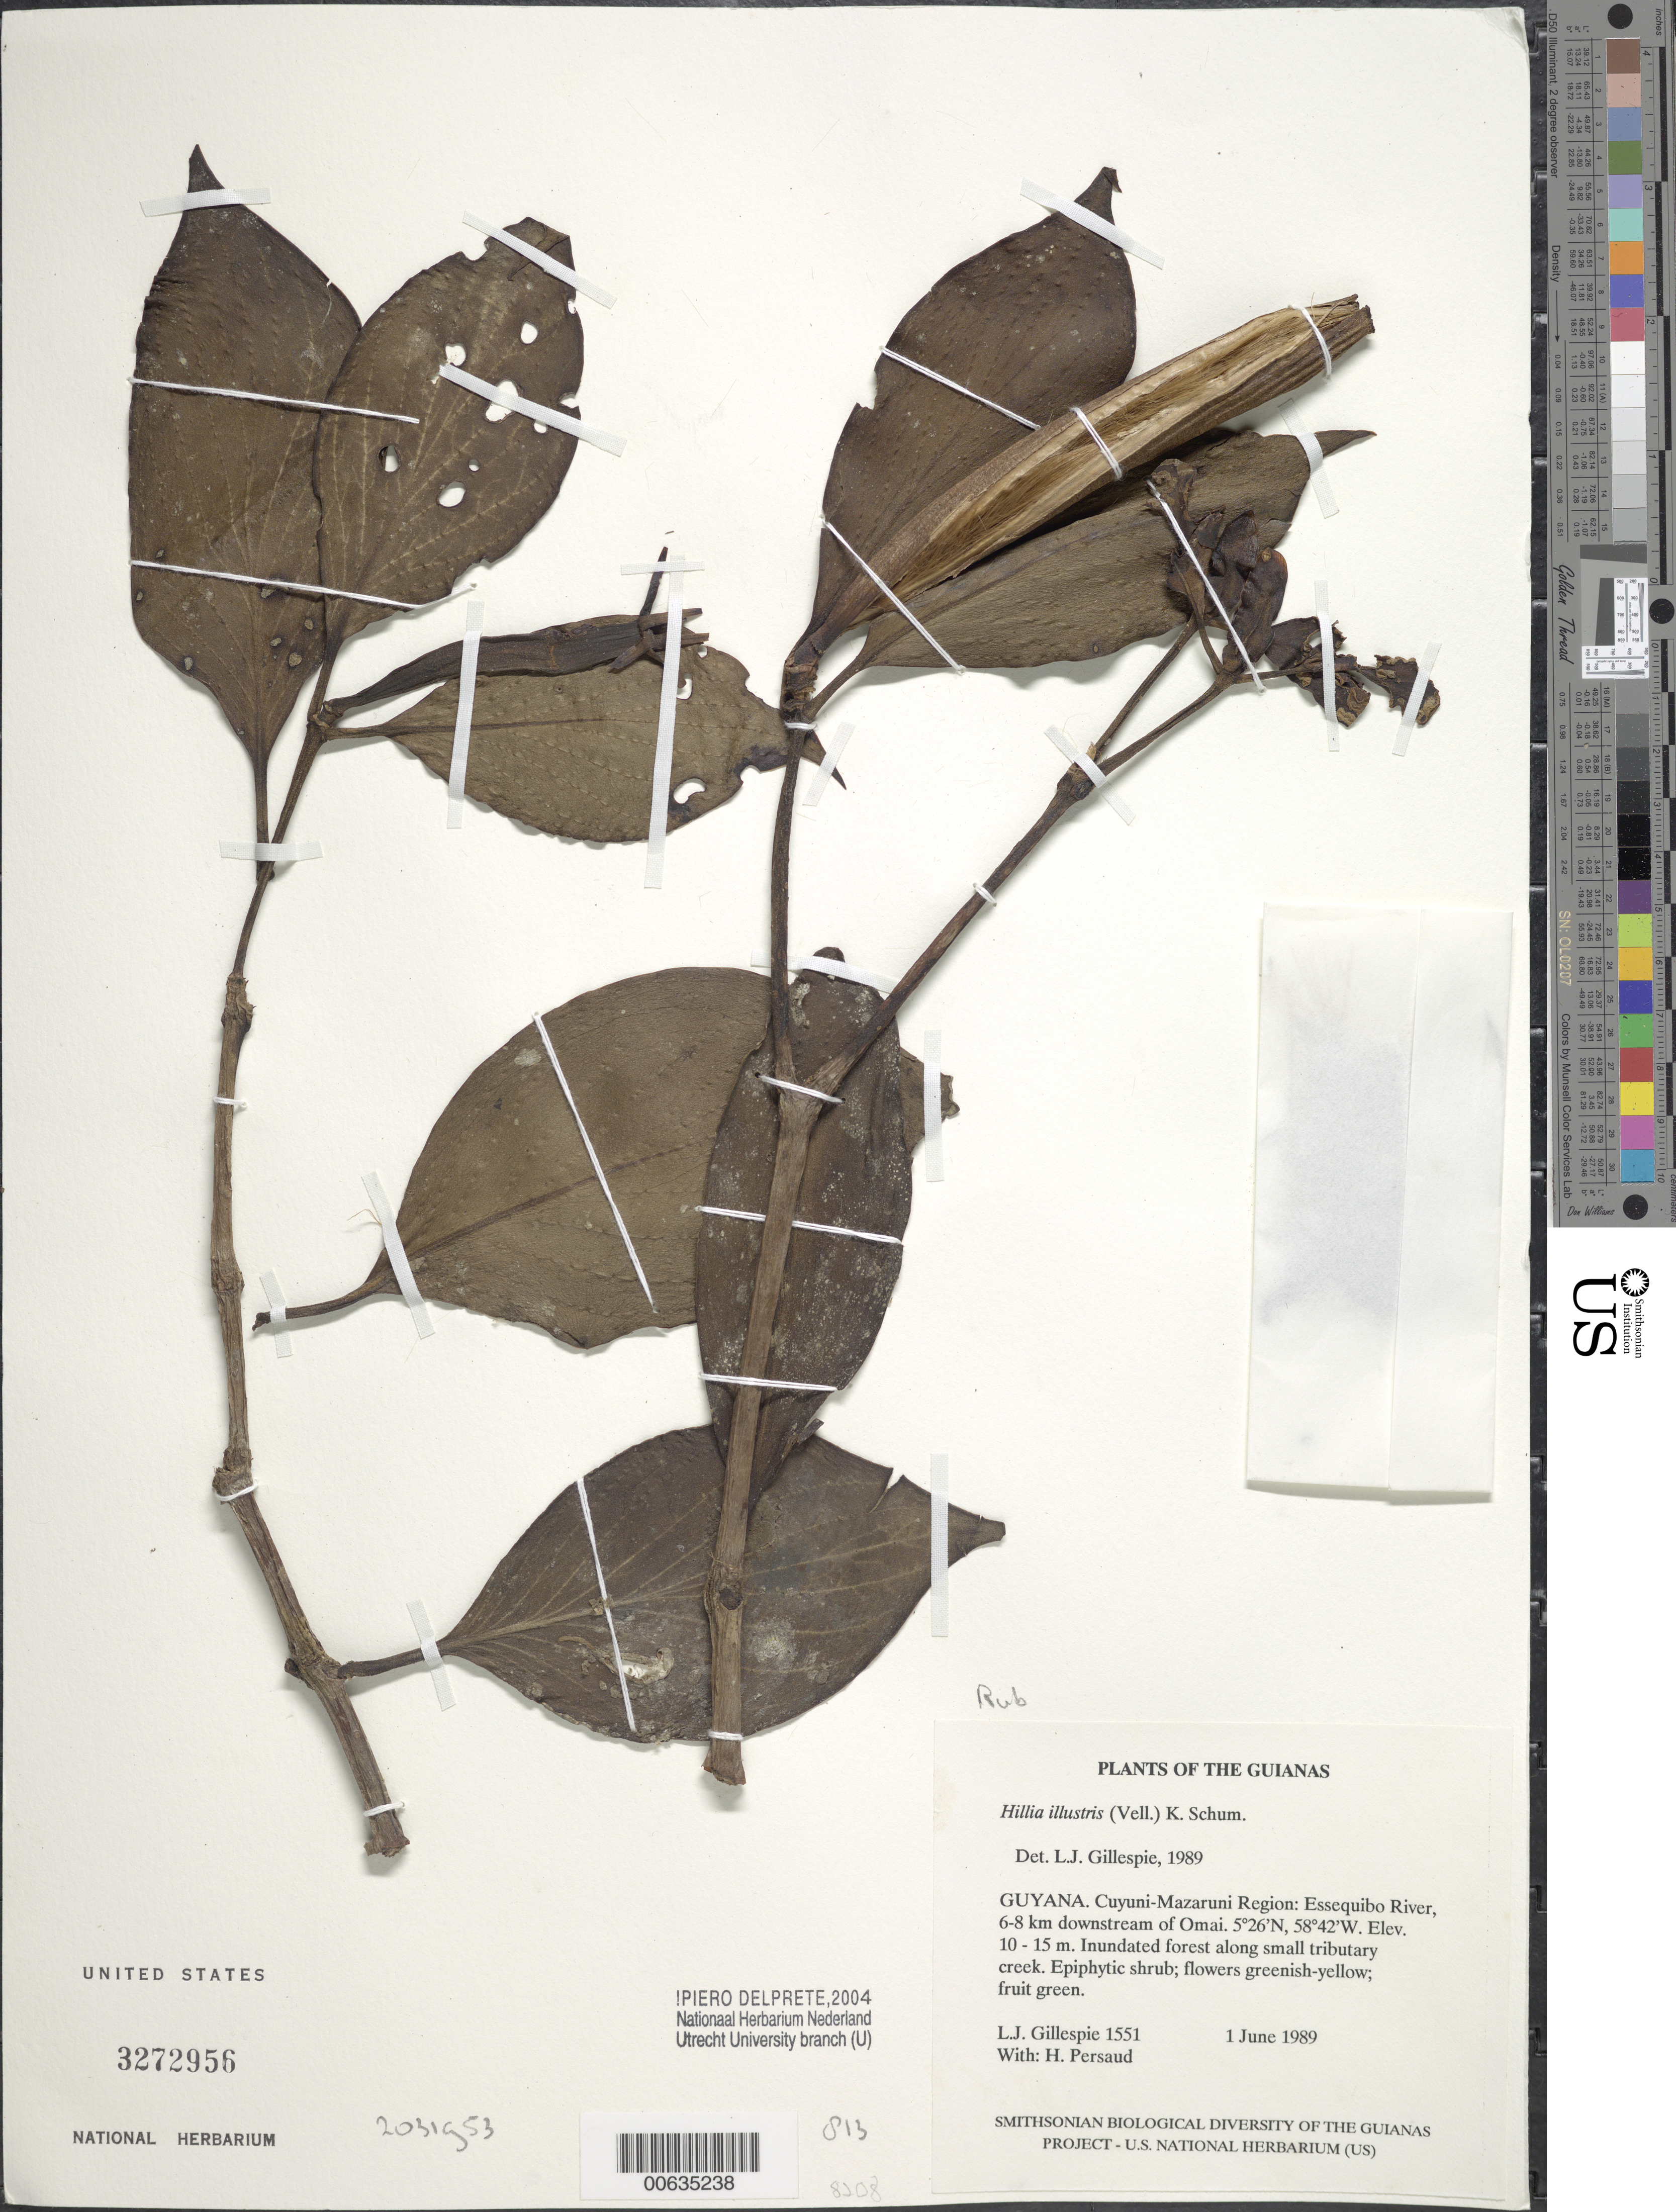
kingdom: Plantae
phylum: Tracheophyta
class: Magnoliopsida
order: Gentianales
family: Rubiaceae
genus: Hillia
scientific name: Hillia illustris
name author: (Vell.) K. Schum.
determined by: Gillespie, L. J.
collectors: L. J. Gillespie & H. Persaud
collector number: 1551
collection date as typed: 1 June 1989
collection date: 1989-06-01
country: Guyana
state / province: Cuyuni-Mazaruni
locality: Essequibo River, 6-8 km downstream of Omai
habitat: Inundated forest along small tributary creek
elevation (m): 10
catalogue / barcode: US 3272956